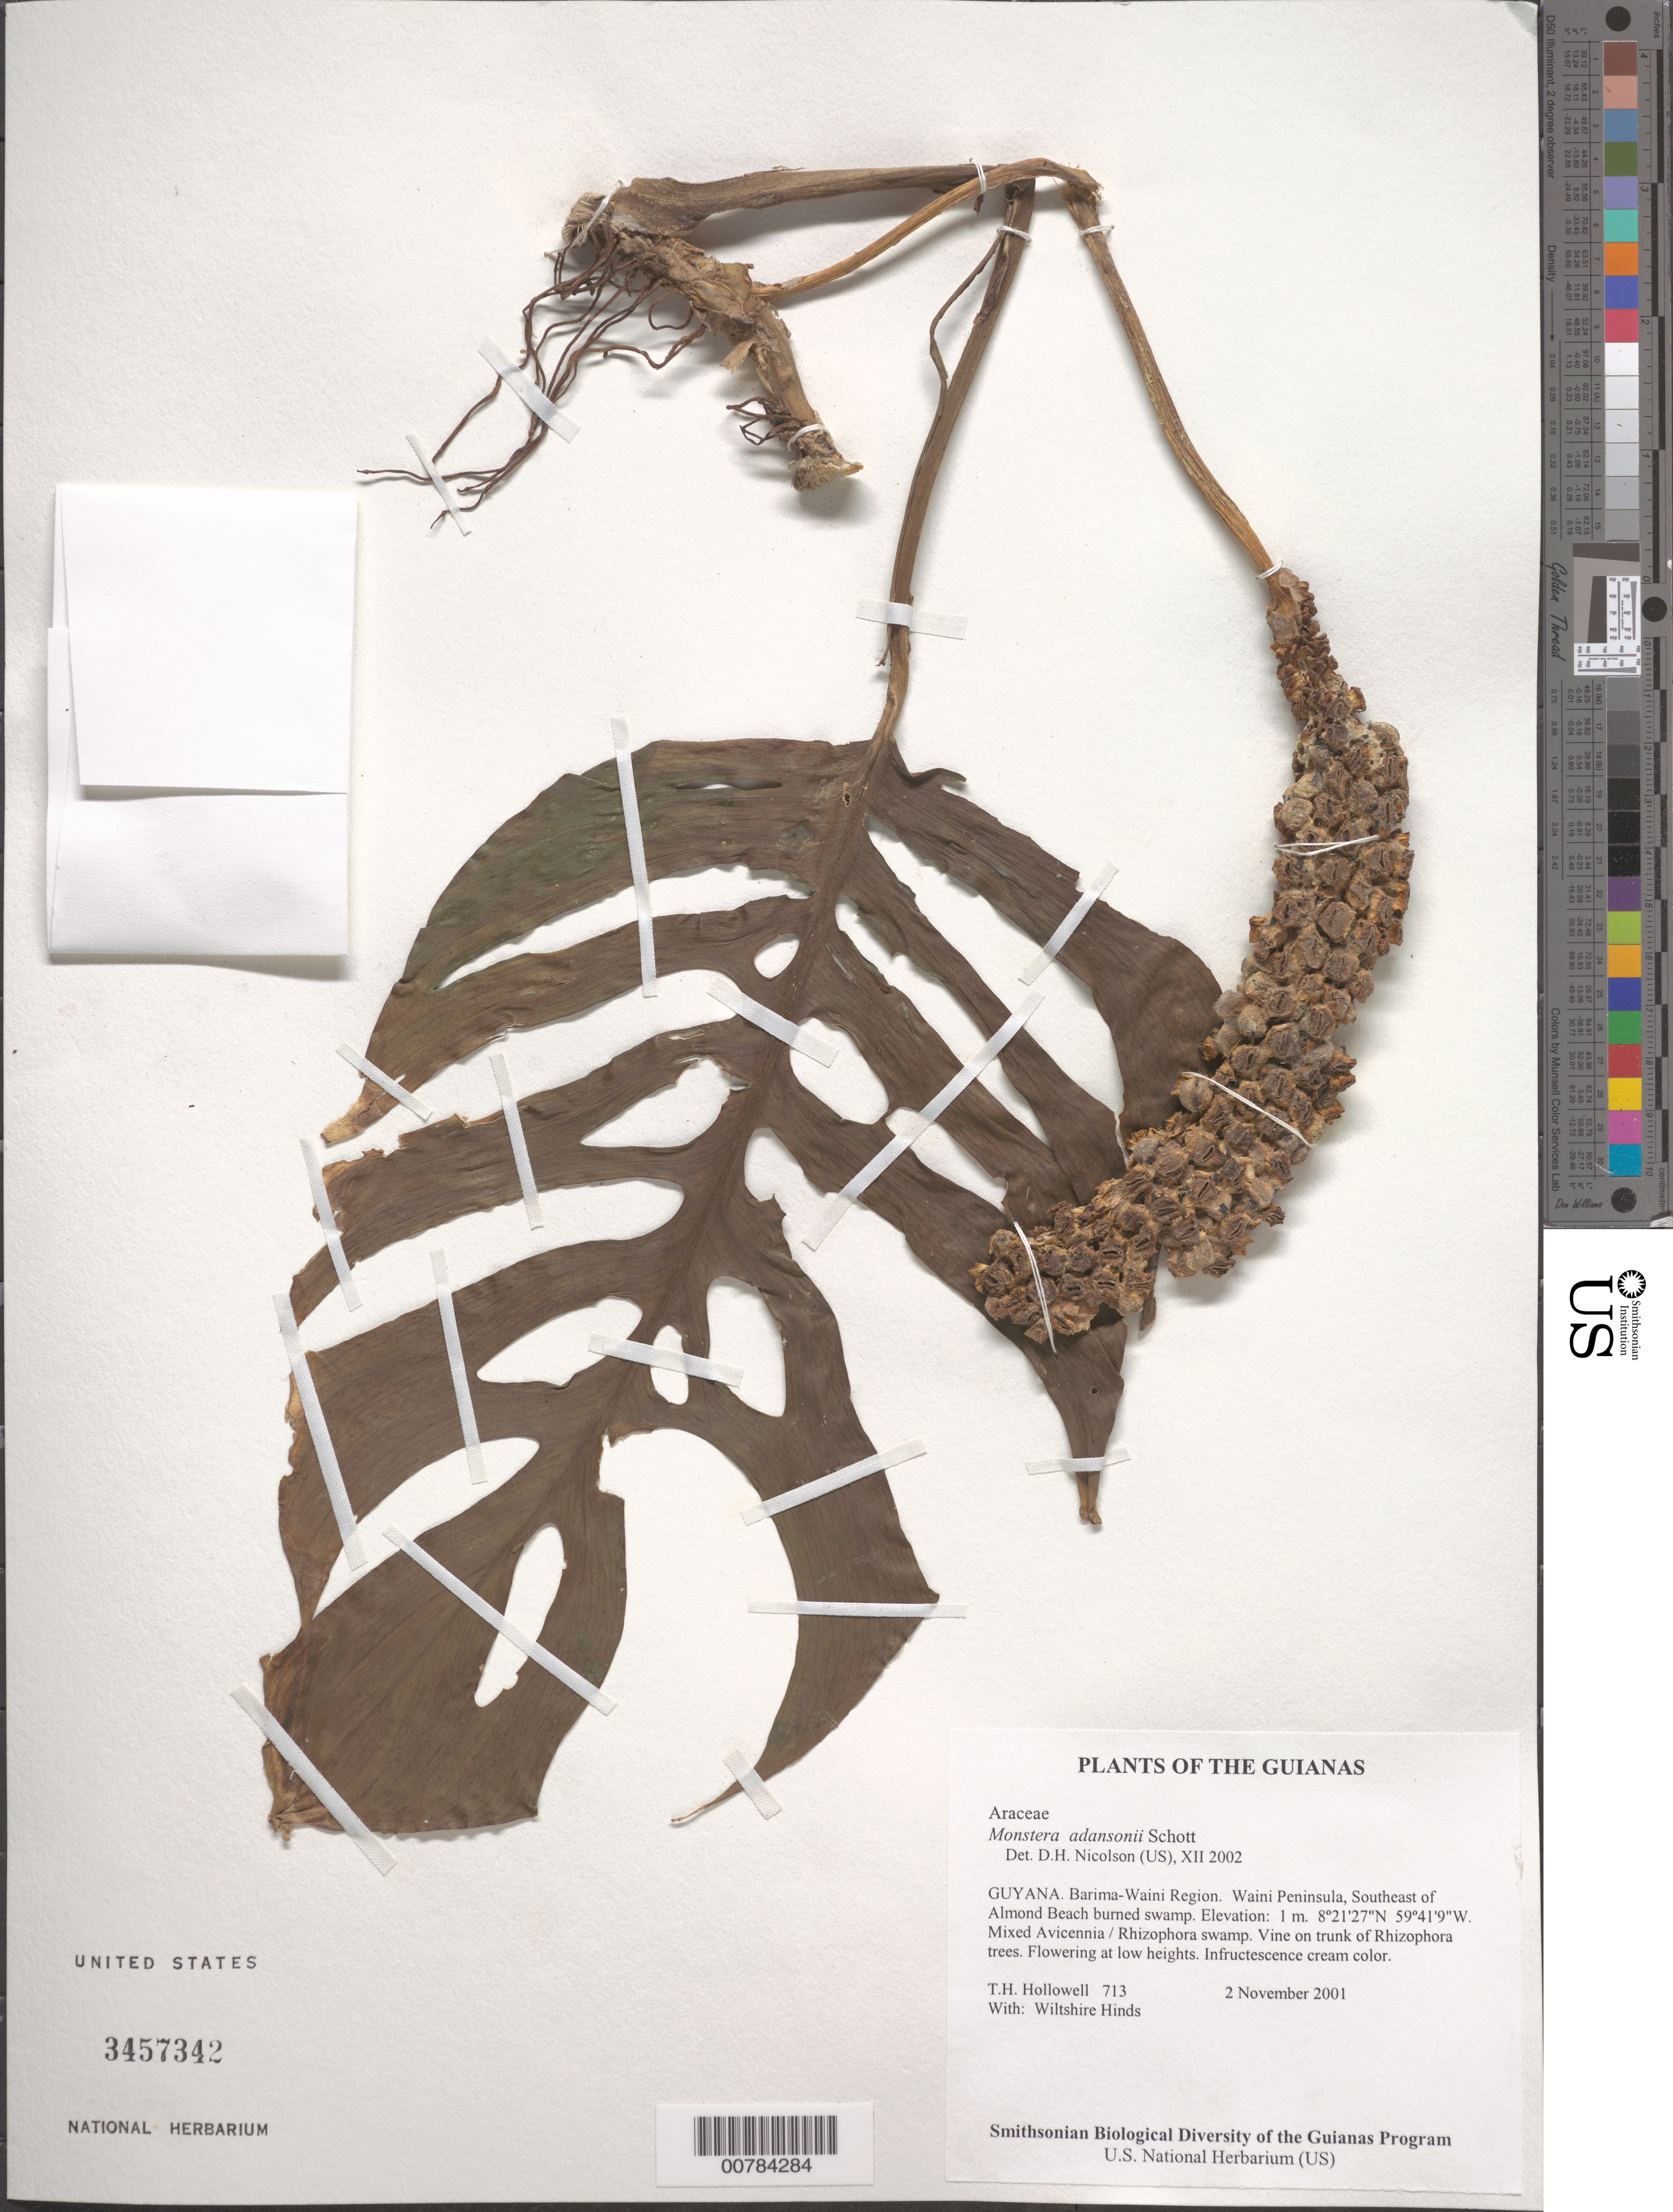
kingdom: Plantae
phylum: Tracheophyta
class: Liliopsida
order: Alismatales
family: Araceae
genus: Monstera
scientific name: Monstera adansonii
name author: Schott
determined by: Nicolson, Dan H.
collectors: T. Hollowell & W. Hinds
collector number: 713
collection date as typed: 2 November 2001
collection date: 2001-11-02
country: Guyana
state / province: Barima-Waini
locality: Waini Peninsula, Southeast of Almond Beach burned swamp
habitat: Mixed Avicennia / Rhizophora swamp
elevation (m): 1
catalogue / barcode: US 3457342